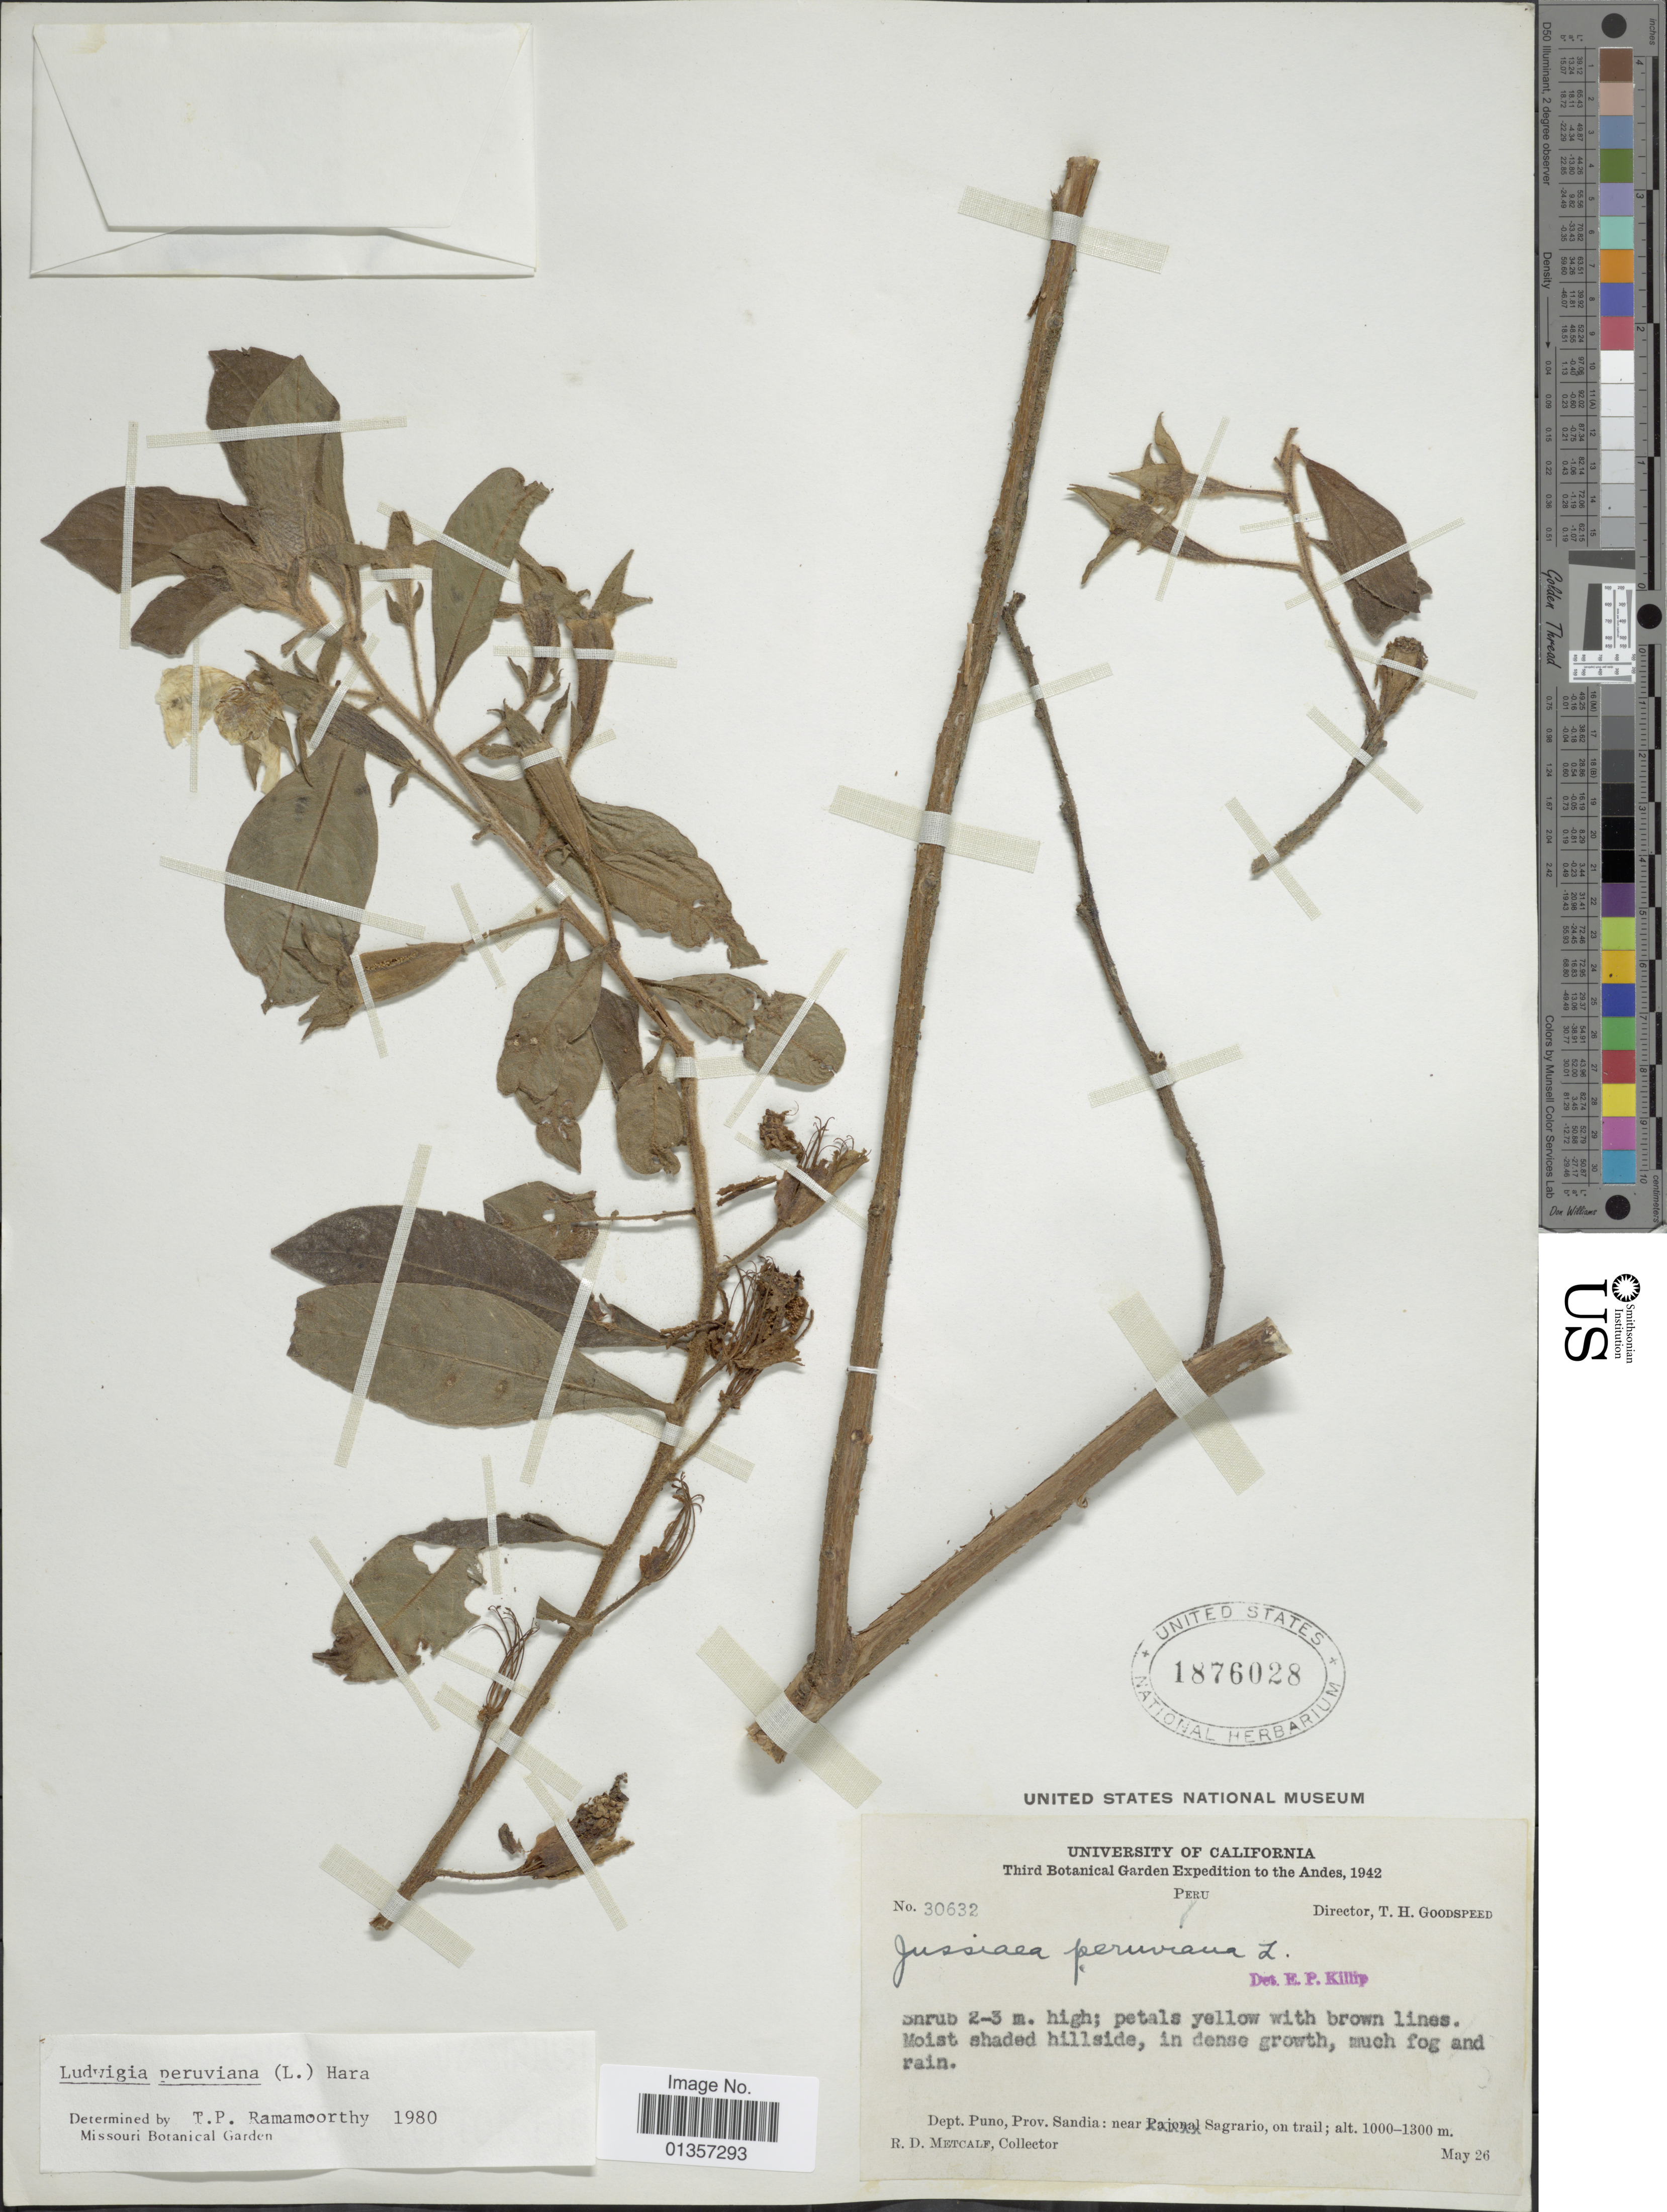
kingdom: Plantae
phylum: Tracheophyta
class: Magnoliopsida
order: Myrtales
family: Onagraceae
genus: Ludwigia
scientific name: Ludwigia peruviana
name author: (L.) H. Hara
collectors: R. D. Metcalf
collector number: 30632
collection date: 1942-05-26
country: Peru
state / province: Puno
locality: Prov. Sandia: near Sagrario, on trail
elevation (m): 1000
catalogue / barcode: US 1876028